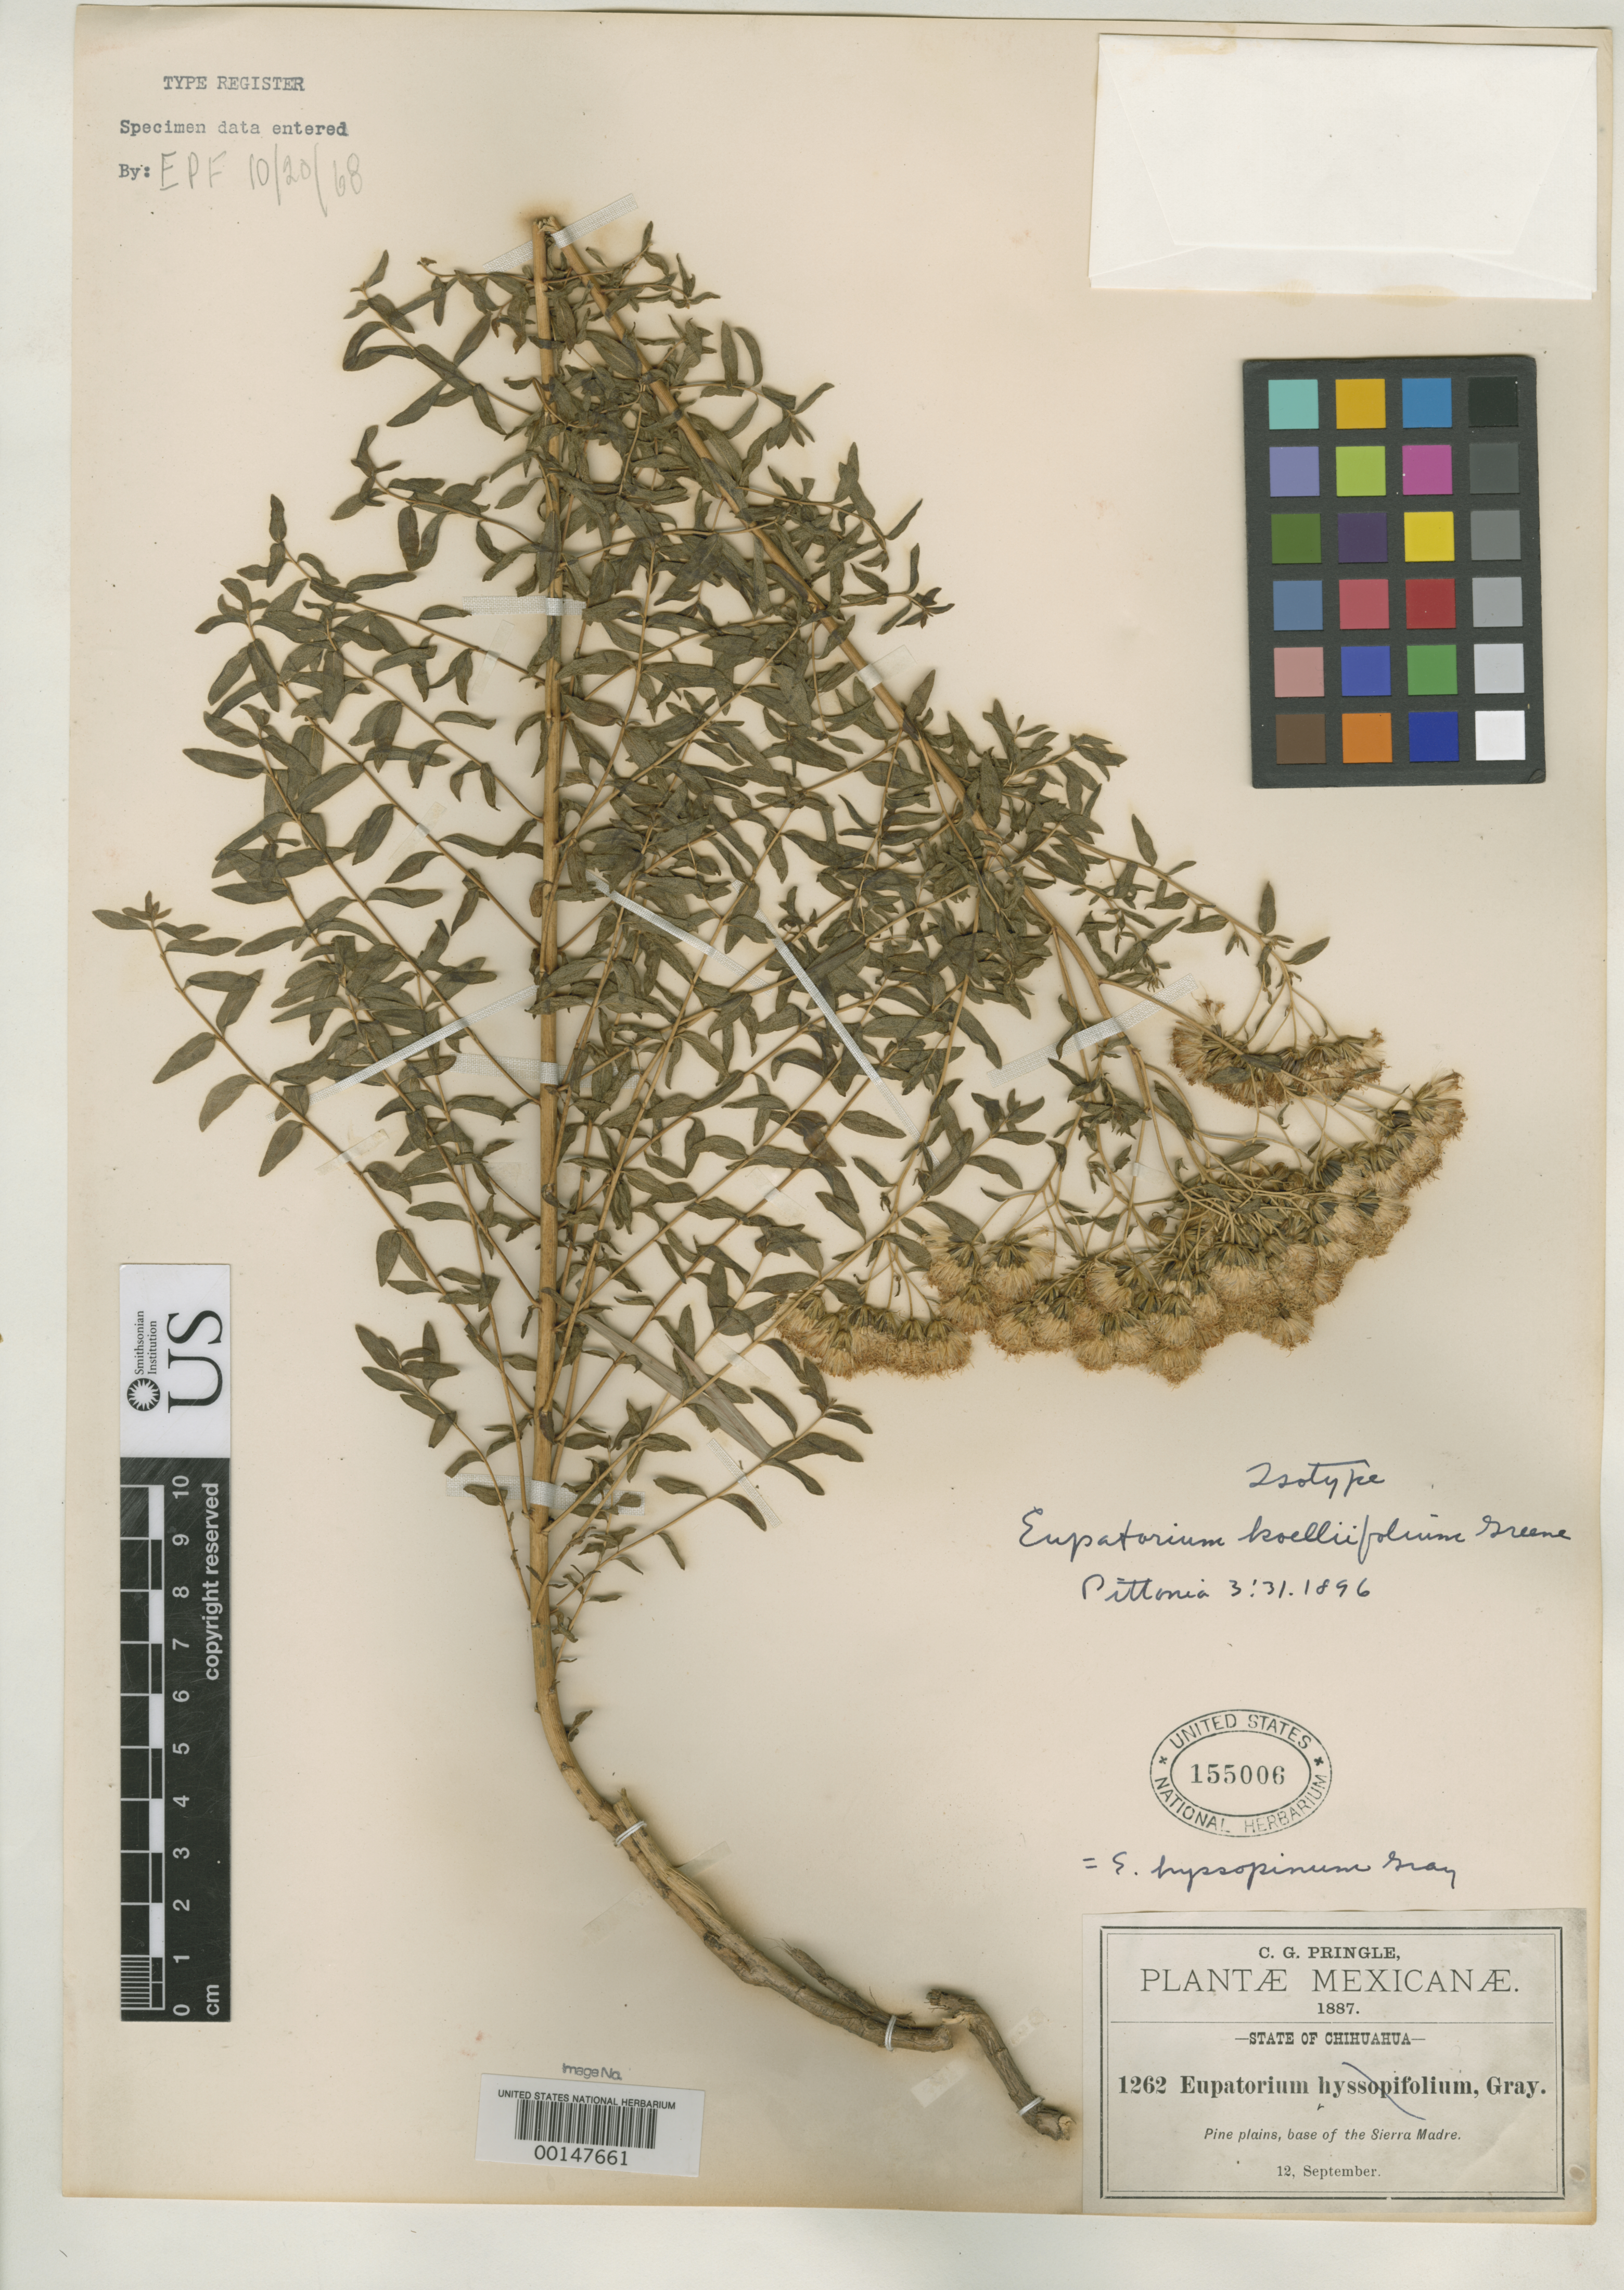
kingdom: Plantae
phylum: Tracheophyta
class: Magnoliopsida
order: Asterales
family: Asteraceae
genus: Eupatorium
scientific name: Eupatorium koelliaefolium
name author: Greene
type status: Isotype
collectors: C. G. Pringle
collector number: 1262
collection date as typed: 12 Sep 1887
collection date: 1887-09-12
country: Mexico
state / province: Chihuahua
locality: Base of Sierra Madre.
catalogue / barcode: US 155006